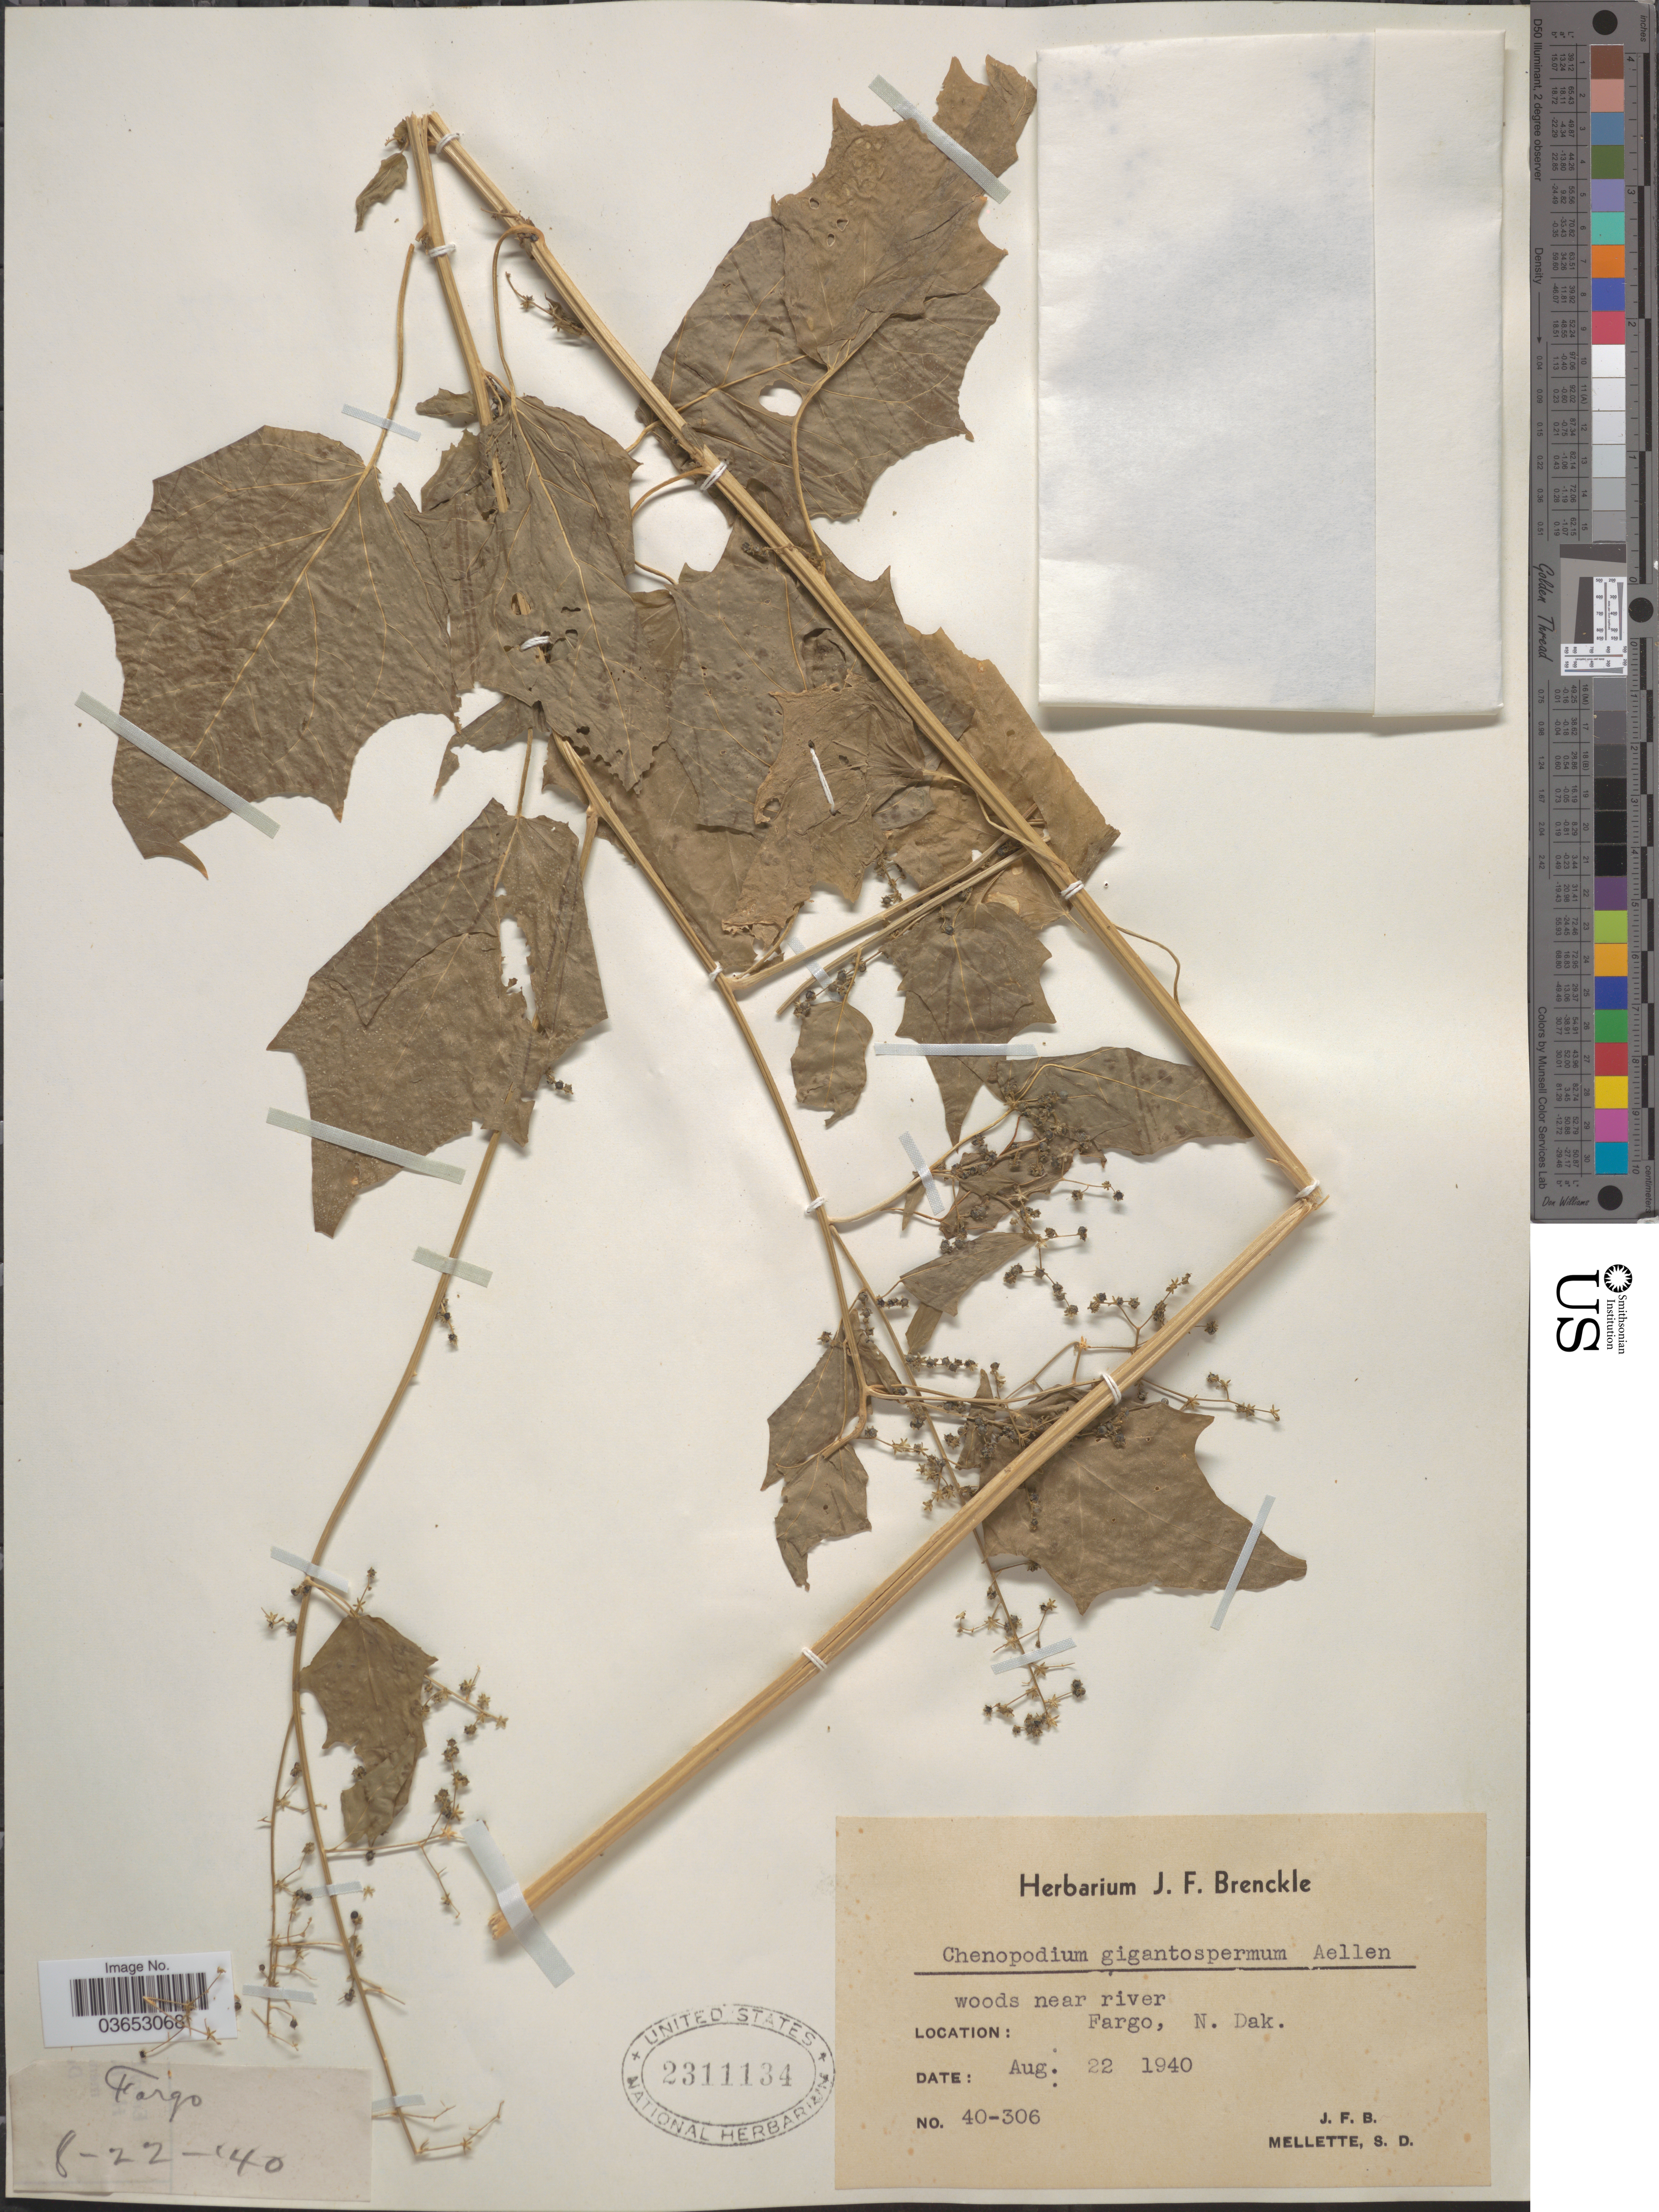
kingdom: Plantae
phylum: Tracheophyta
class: Magnoliopsida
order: Caryophyllales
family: Amaranthaceae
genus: Chenopodium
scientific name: Chenopodium gigantospermum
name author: Aellen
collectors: J. Brenckle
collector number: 40-306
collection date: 1940-08-22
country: United States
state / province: North Dakota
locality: Woods near river. Fargo.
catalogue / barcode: US 2311134